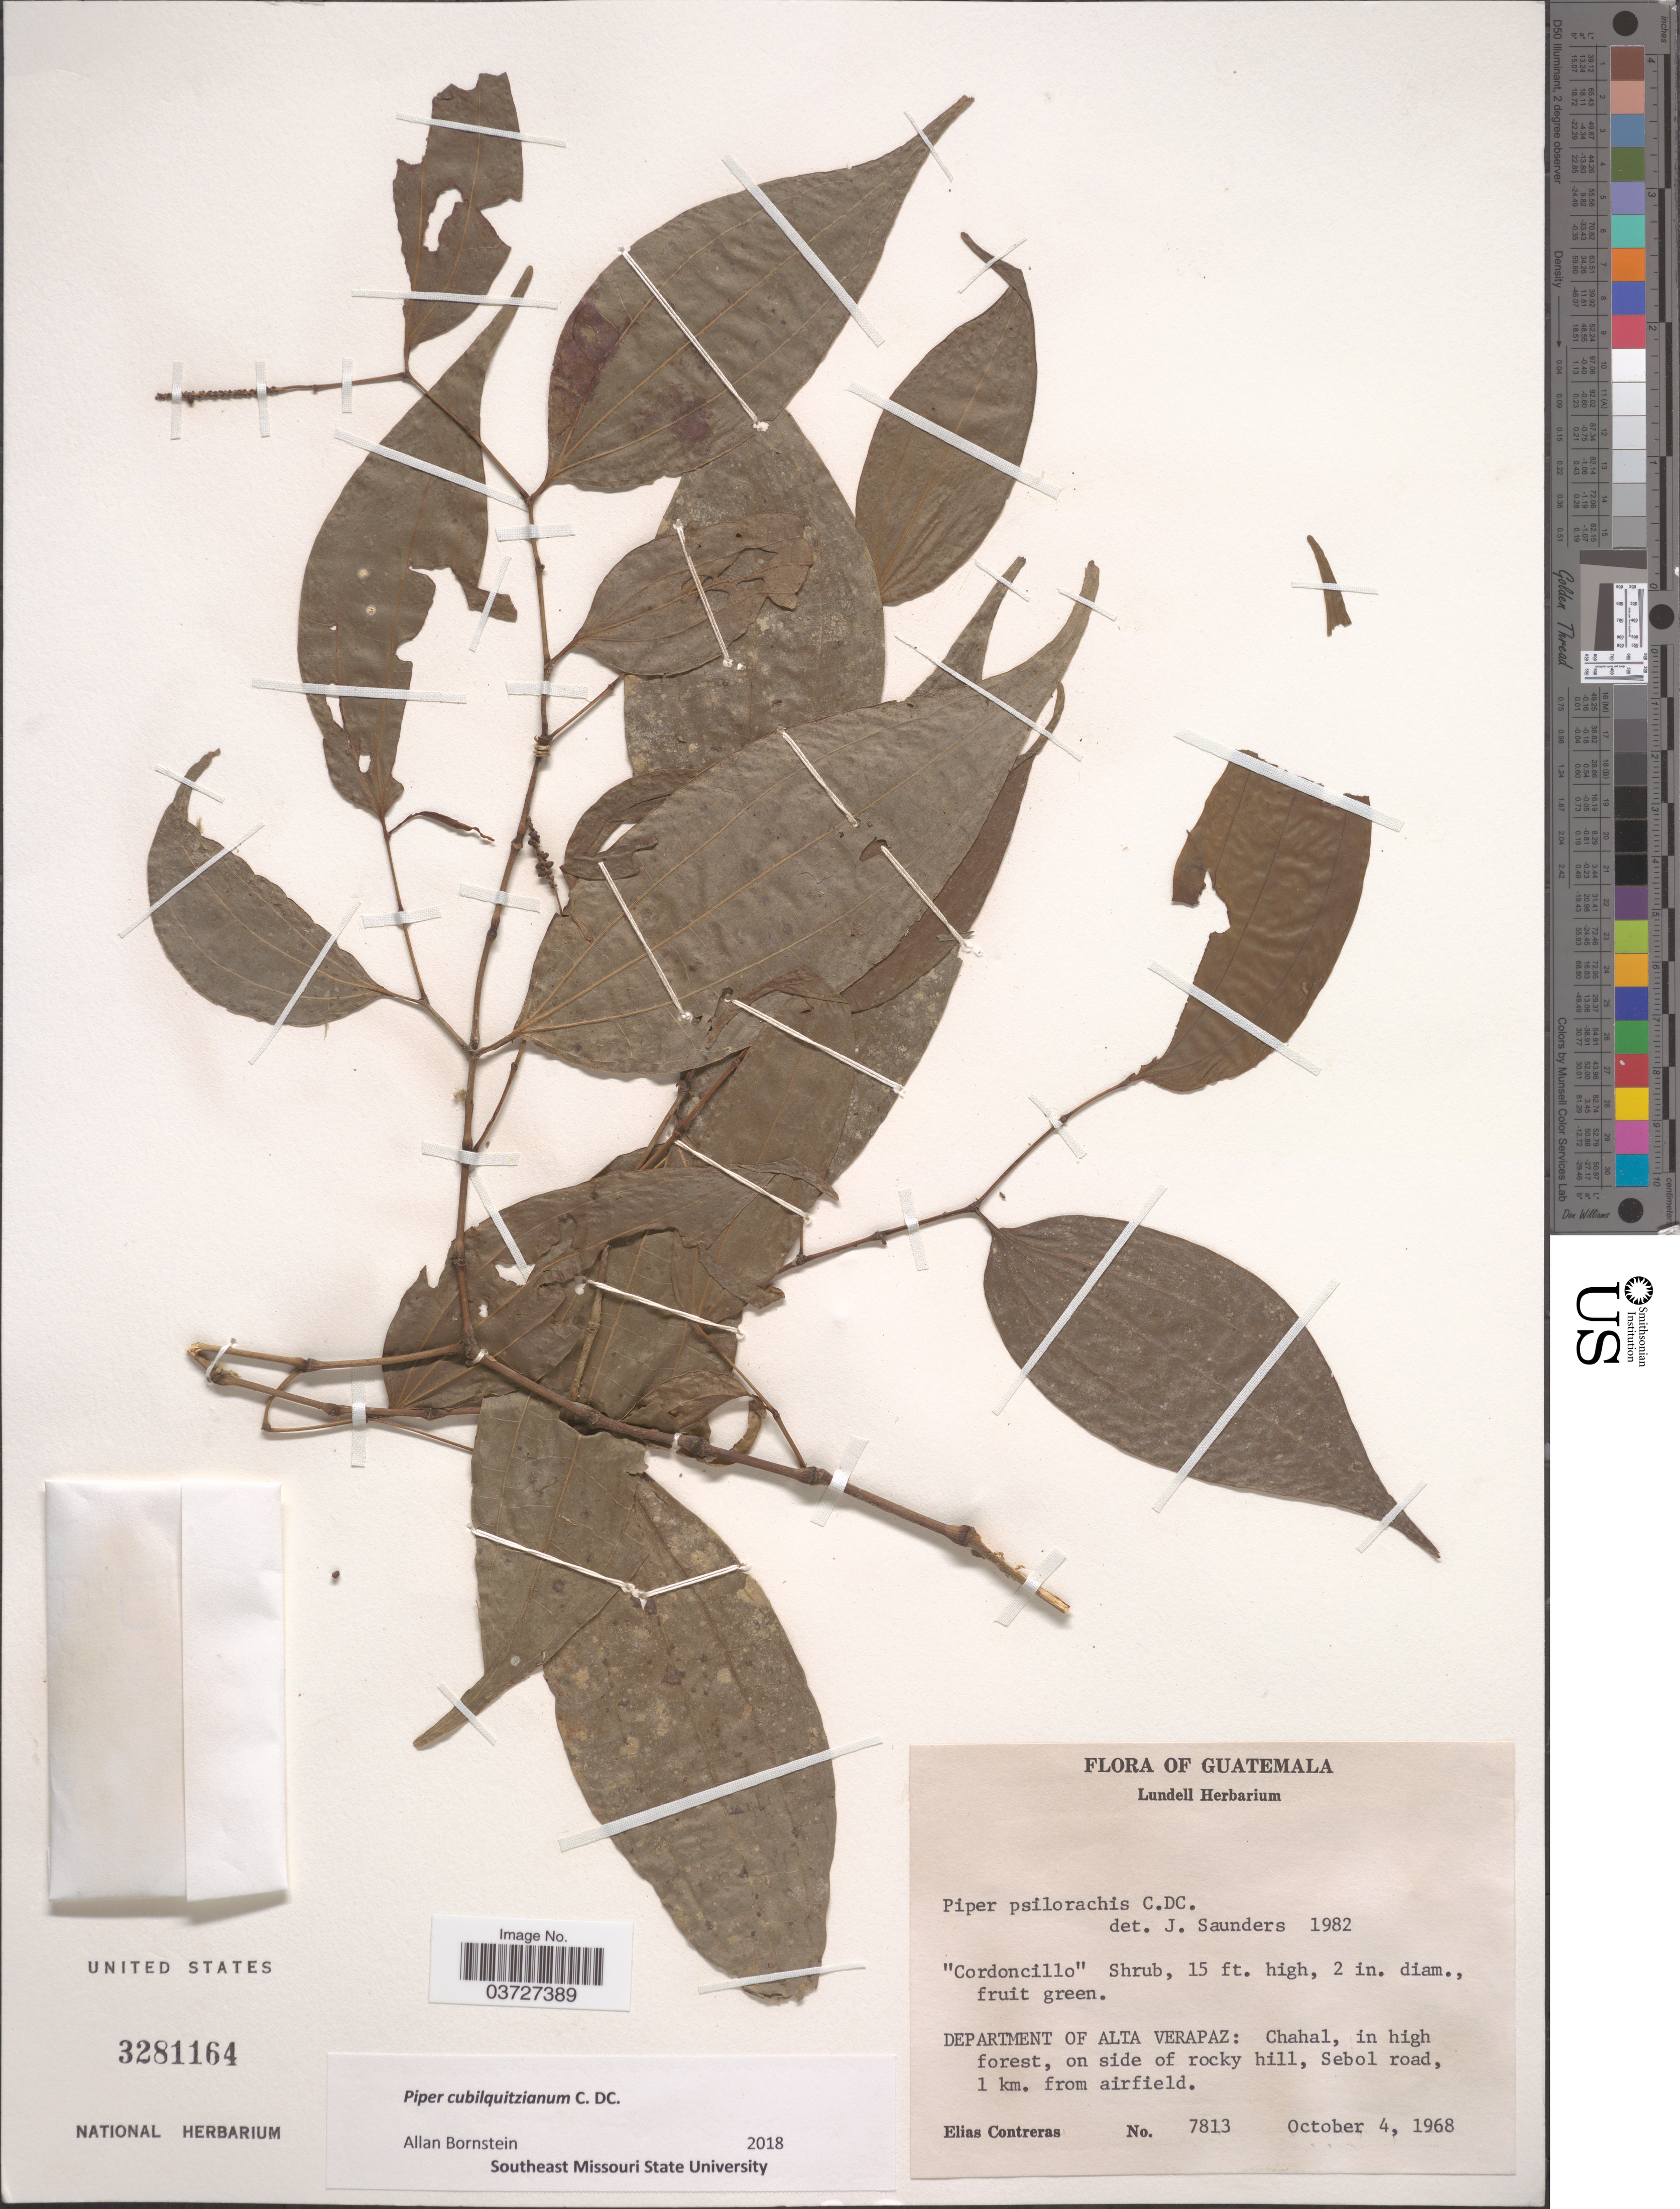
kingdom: Plantae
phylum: Tracheophyta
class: Magnoliopsida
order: Piperales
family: Piperaceae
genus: Piper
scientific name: Piper cubilquitzianum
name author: C. DC.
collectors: E. Contreras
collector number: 7813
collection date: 1968-10-04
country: Guatemala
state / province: Alta Verapaz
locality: Department of Alta Verapaz: Chaha, in high forest, on side of rocky hillm Sebol road, 1 km. from airfield.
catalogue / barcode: US 3281164